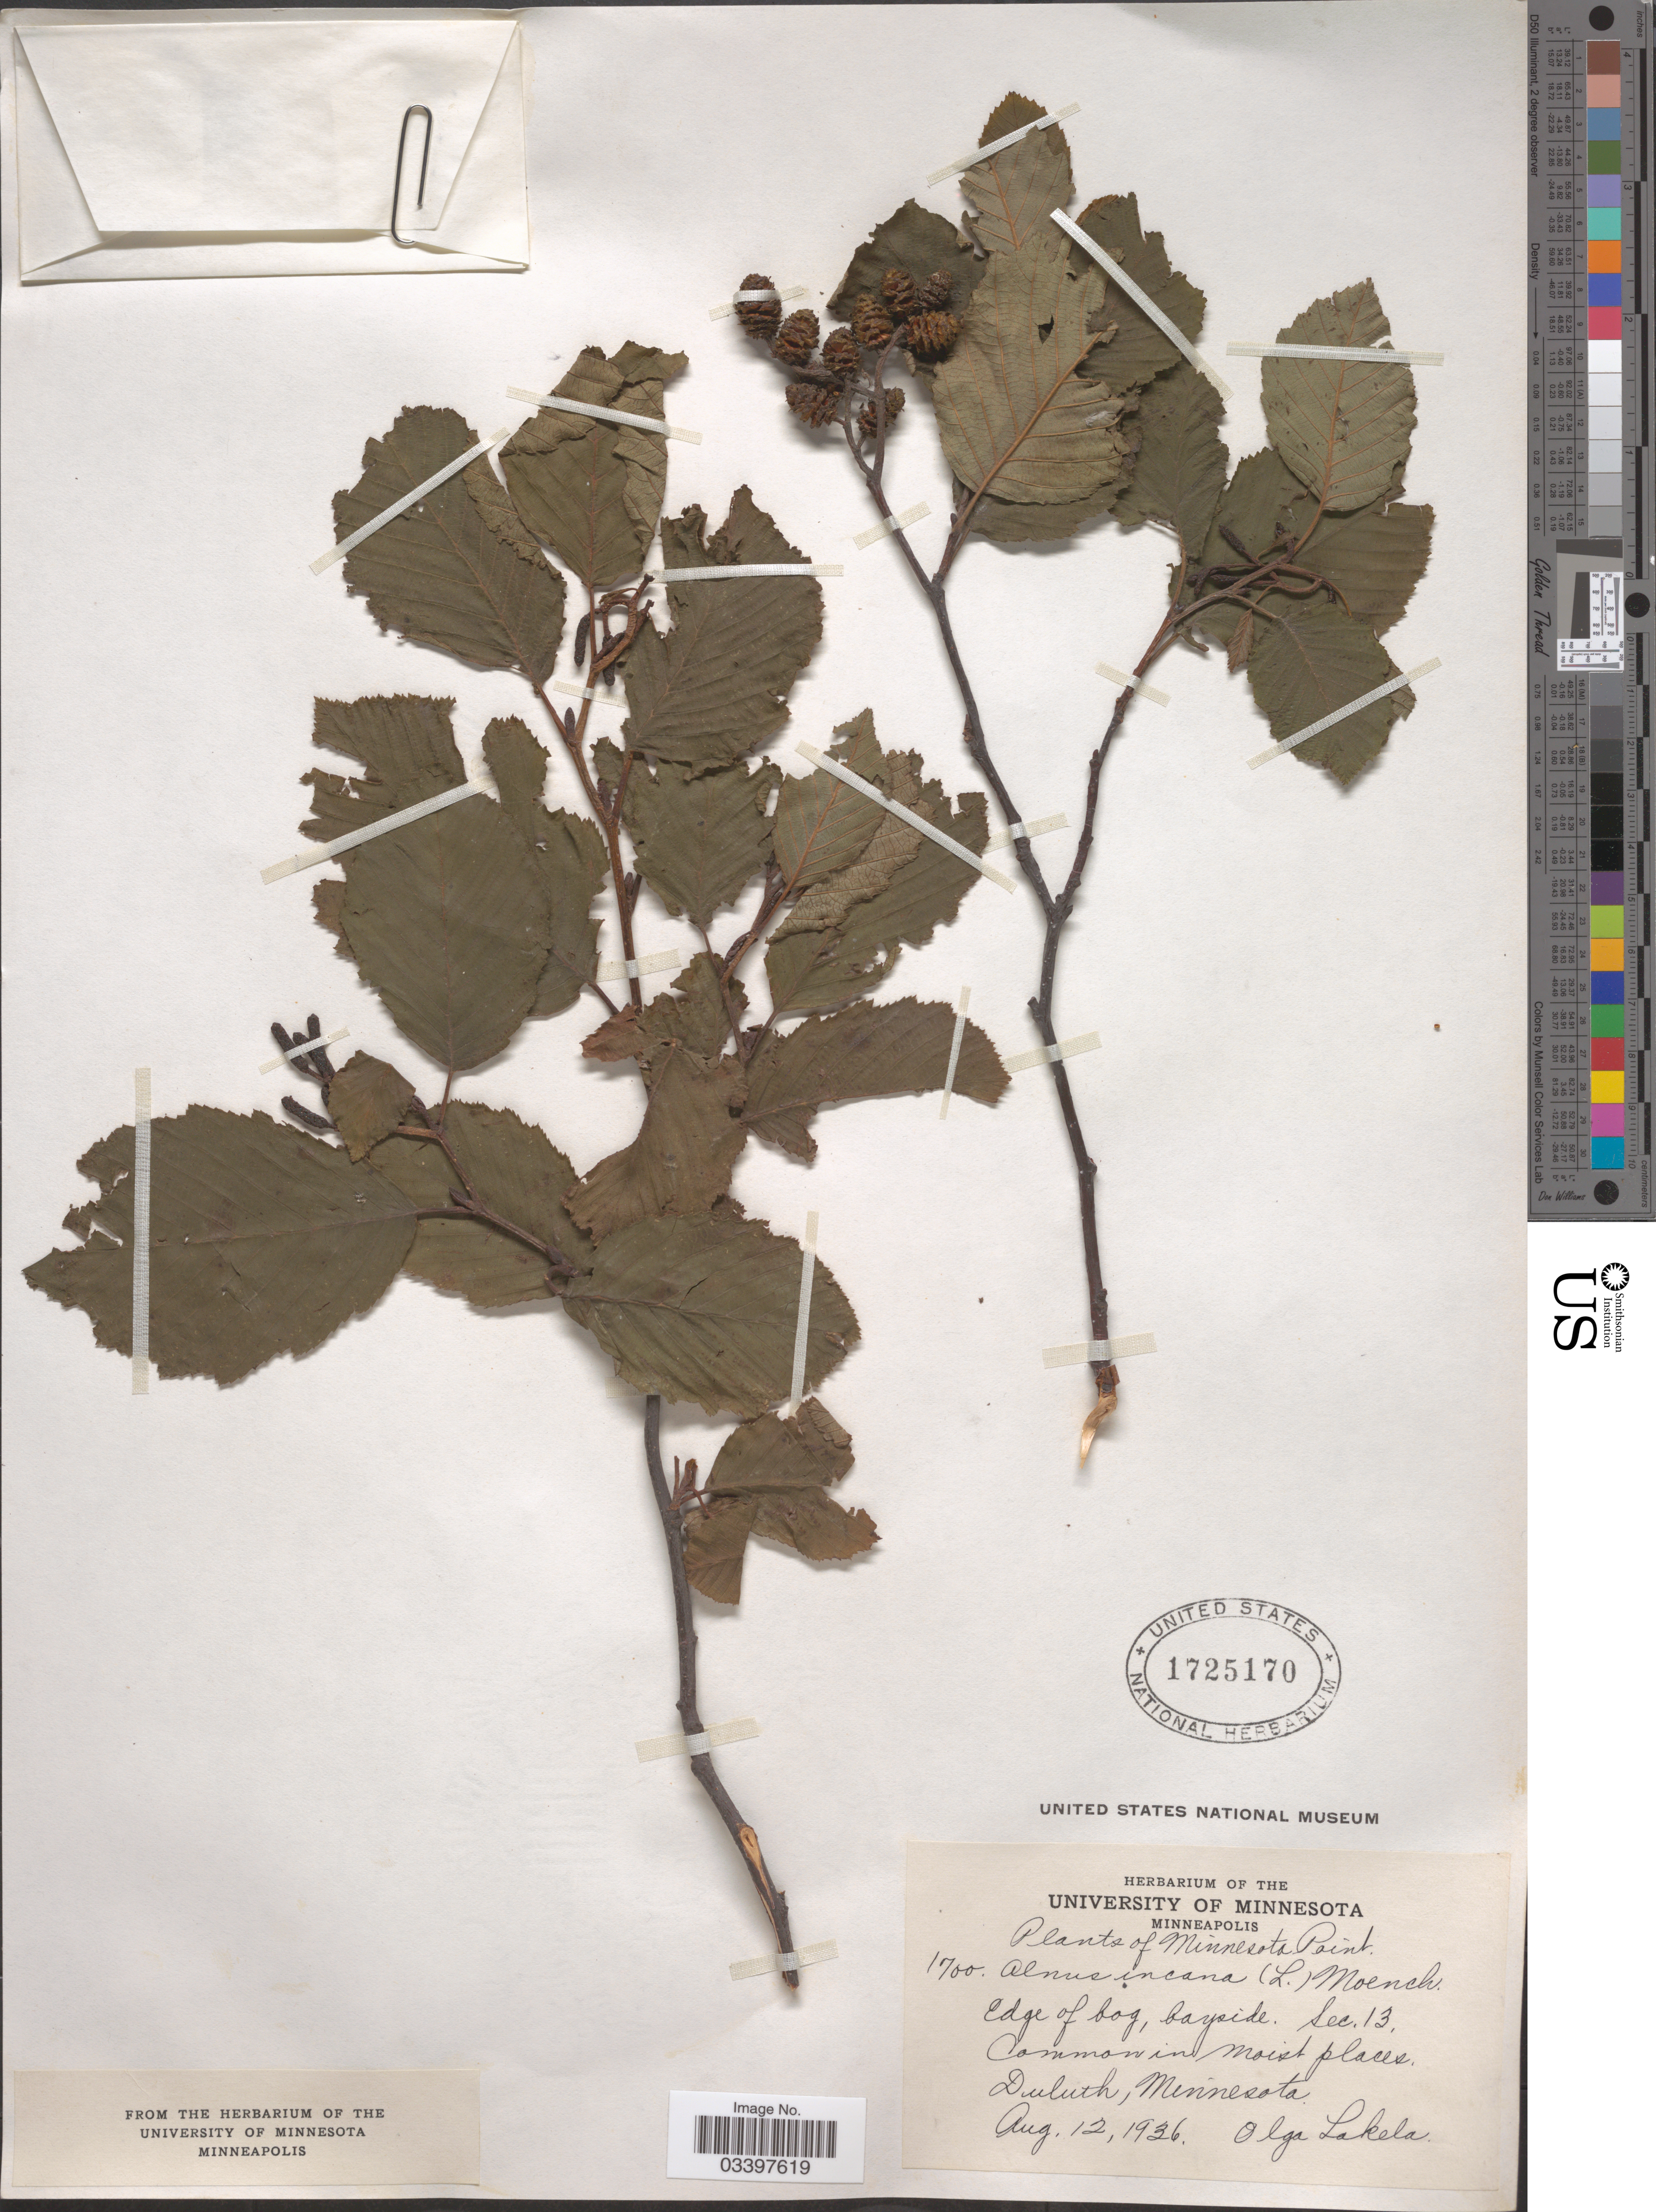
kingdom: Plantae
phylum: Tracheophyta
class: Magnoliopsida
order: Fagales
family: Betulaceae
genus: Alnus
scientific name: Alnus incana subsp. rugosa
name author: (Du Roi) R.T. Clausen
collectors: O. K. Lakela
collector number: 1700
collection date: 1936-08-12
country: United States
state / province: Minnesota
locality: Edge of bog, bayside. Sec. 13. Duluth. Minnesota Point.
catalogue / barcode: US 1725170